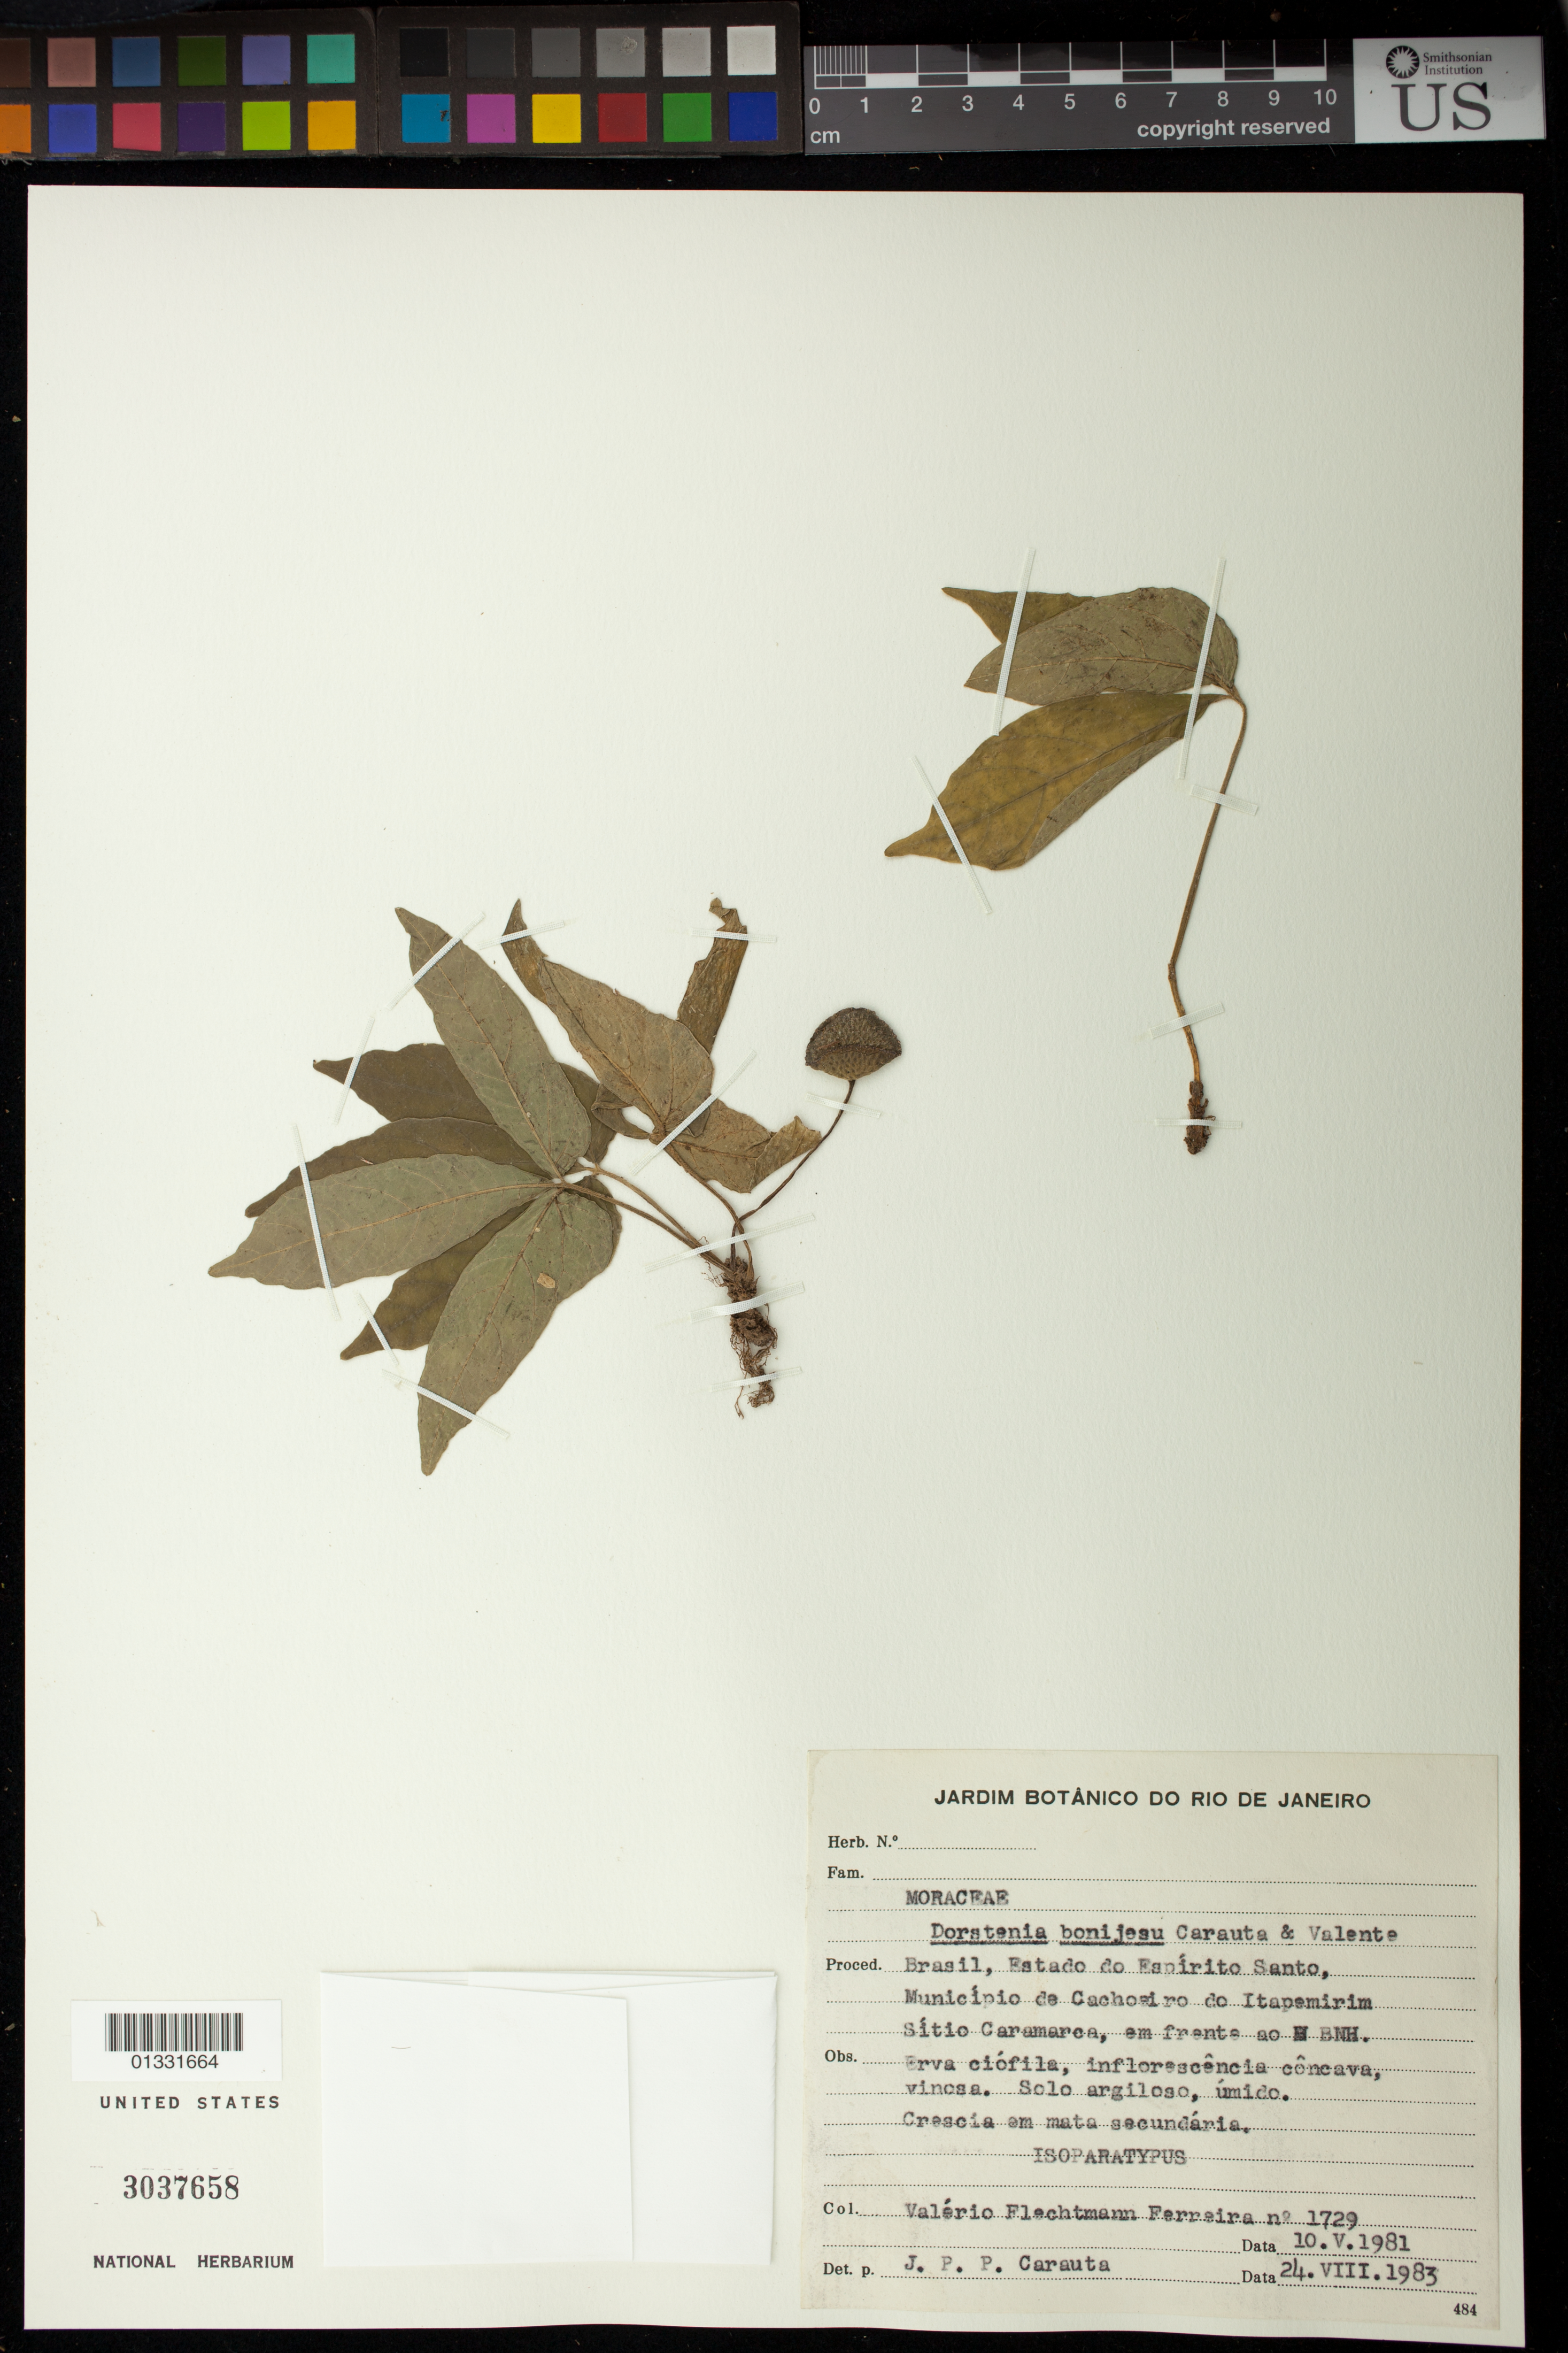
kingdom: Plantae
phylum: Tracheophyta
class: Magnoliopsida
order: Rosales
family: Moraceae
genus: Dorstenia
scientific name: Dorstenia bonijesu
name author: Carauta & C. Valente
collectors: V. F. Ferreira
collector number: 1729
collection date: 1981-05-10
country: Brazil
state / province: Espírito Santo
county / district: Cachoeiro de Itapemirim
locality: Sítio Caramarea, em frente ao HBNH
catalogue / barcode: US 3037658